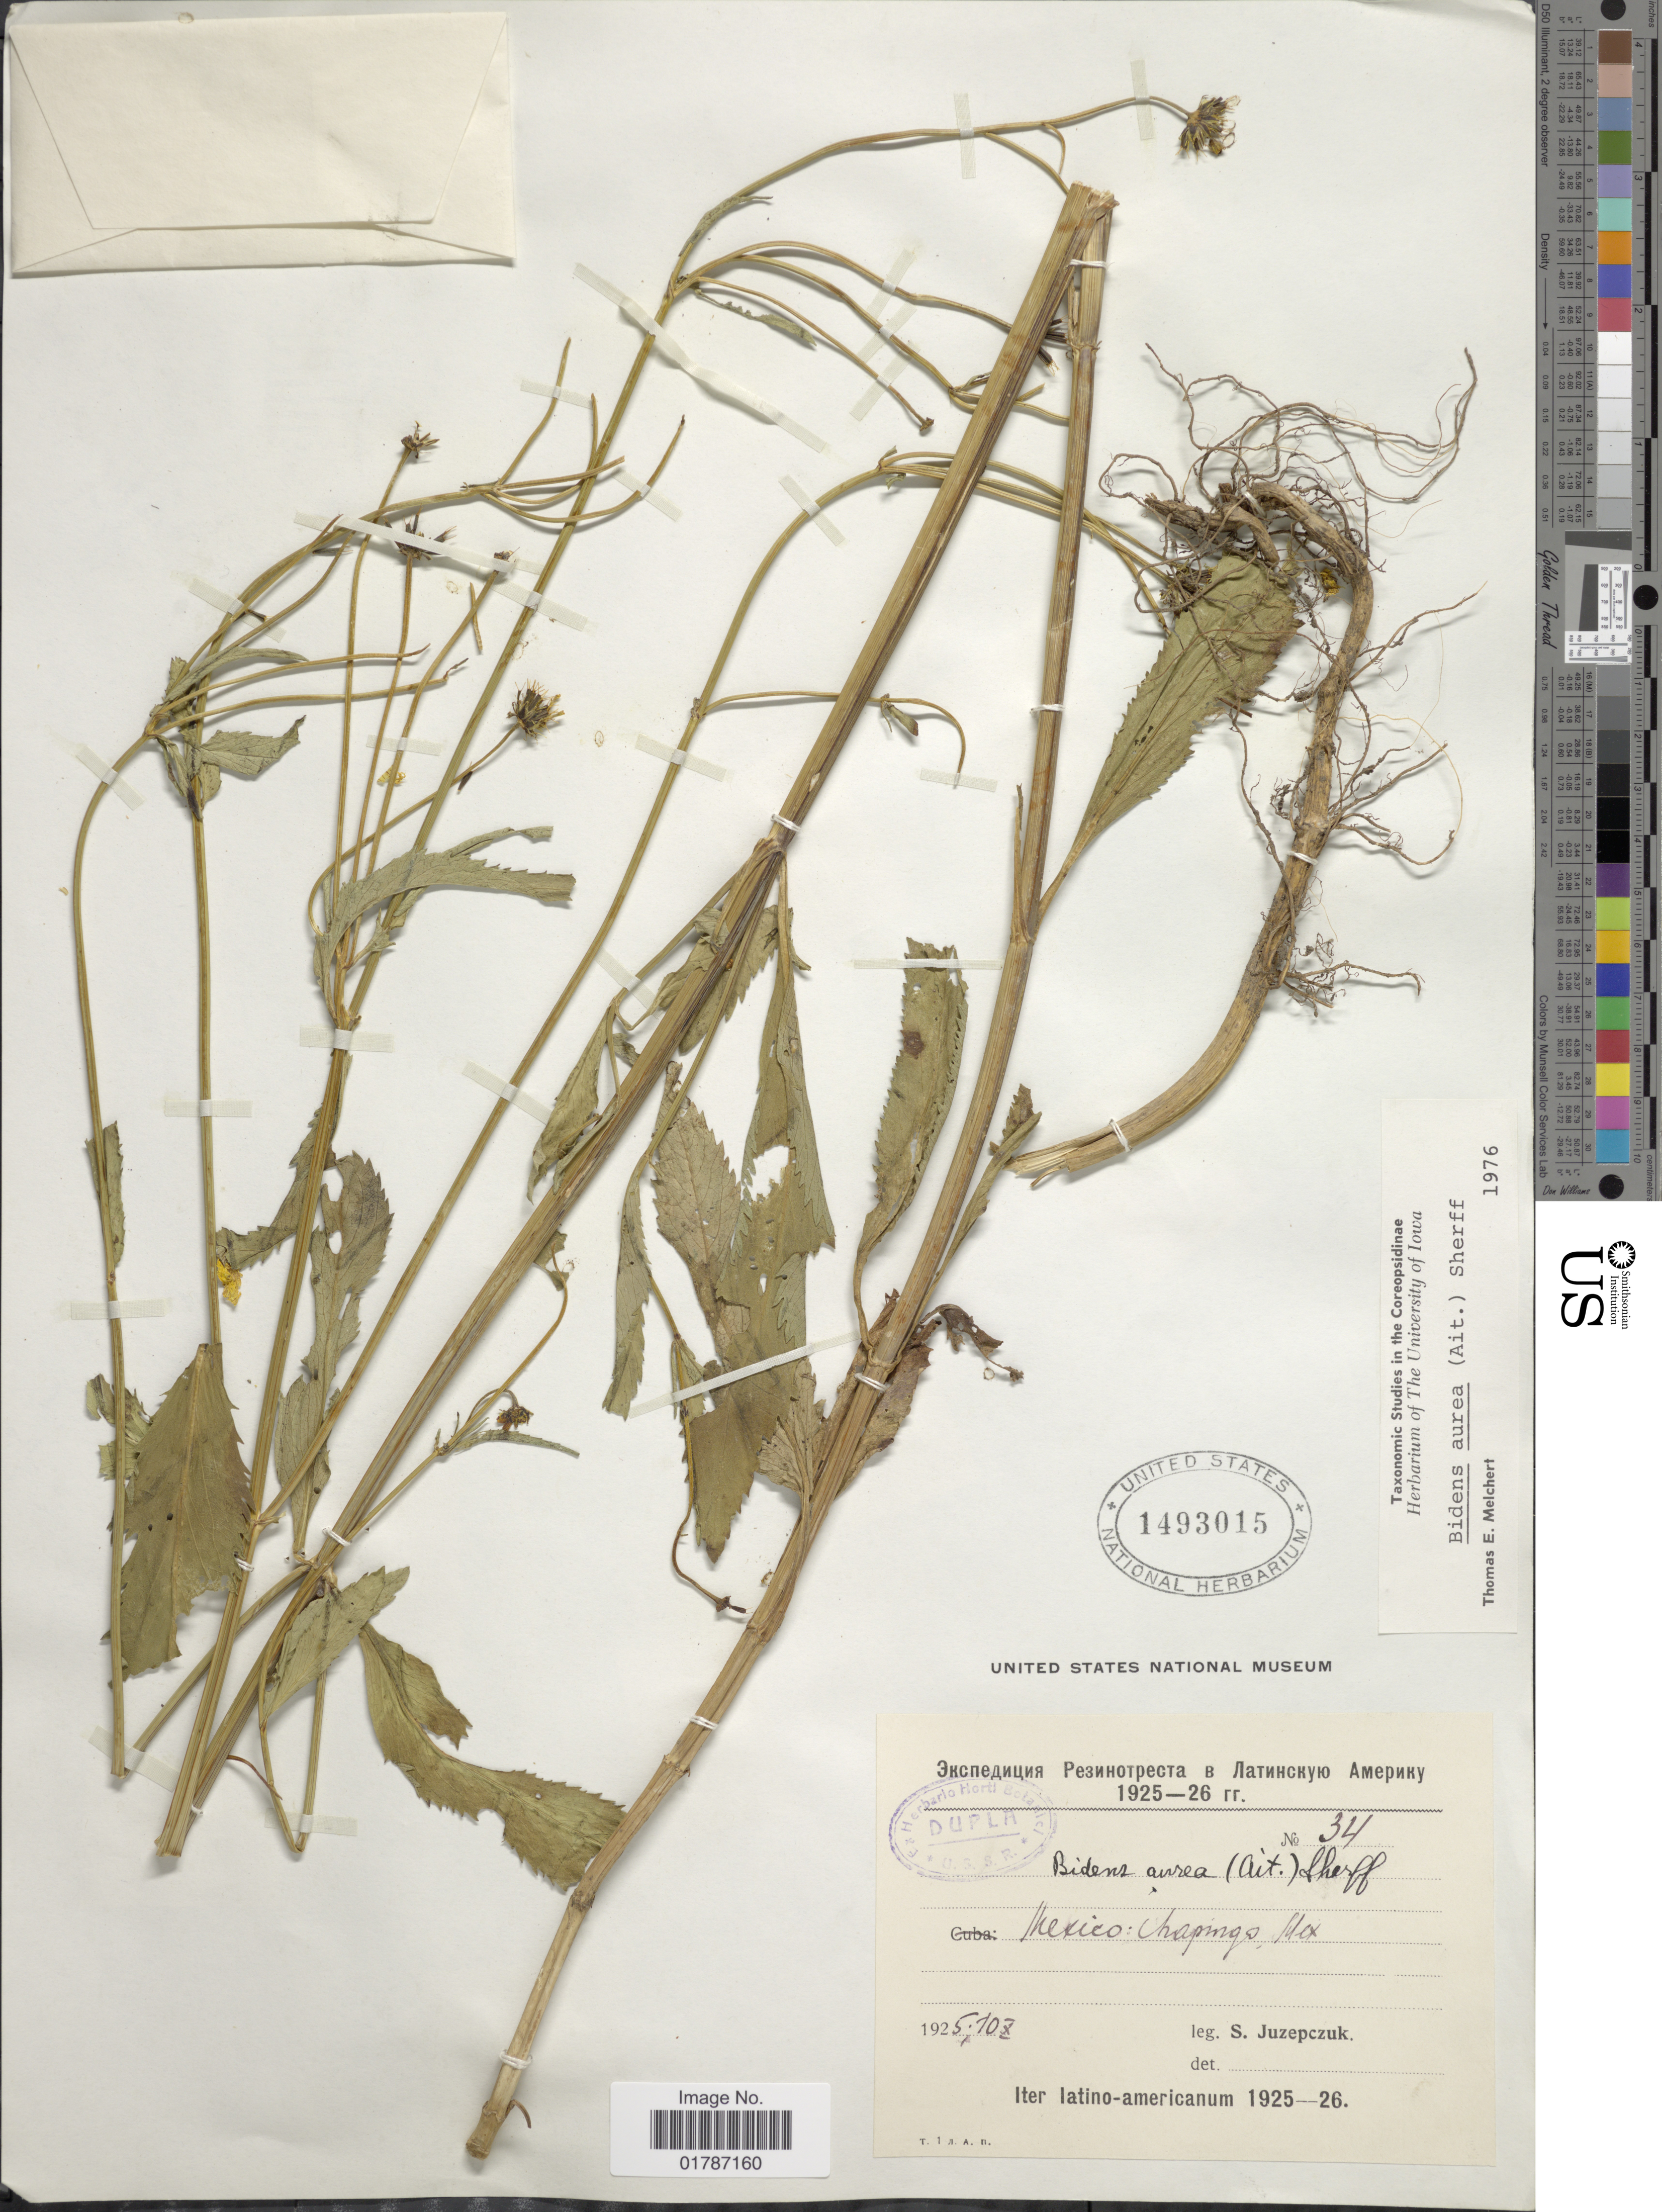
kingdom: Plantae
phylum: Tracheophyta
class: Magnoliopsida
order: Asterales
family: Asteraceae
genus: Bidens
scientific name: Bidens aurea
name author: (Aiton) Sherff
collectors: S. V. Juzepczuk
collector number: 34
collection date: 1925-10-10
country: Mexico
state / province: México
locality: Mexico: Chapingo, Mex.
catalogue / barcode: US 1493015